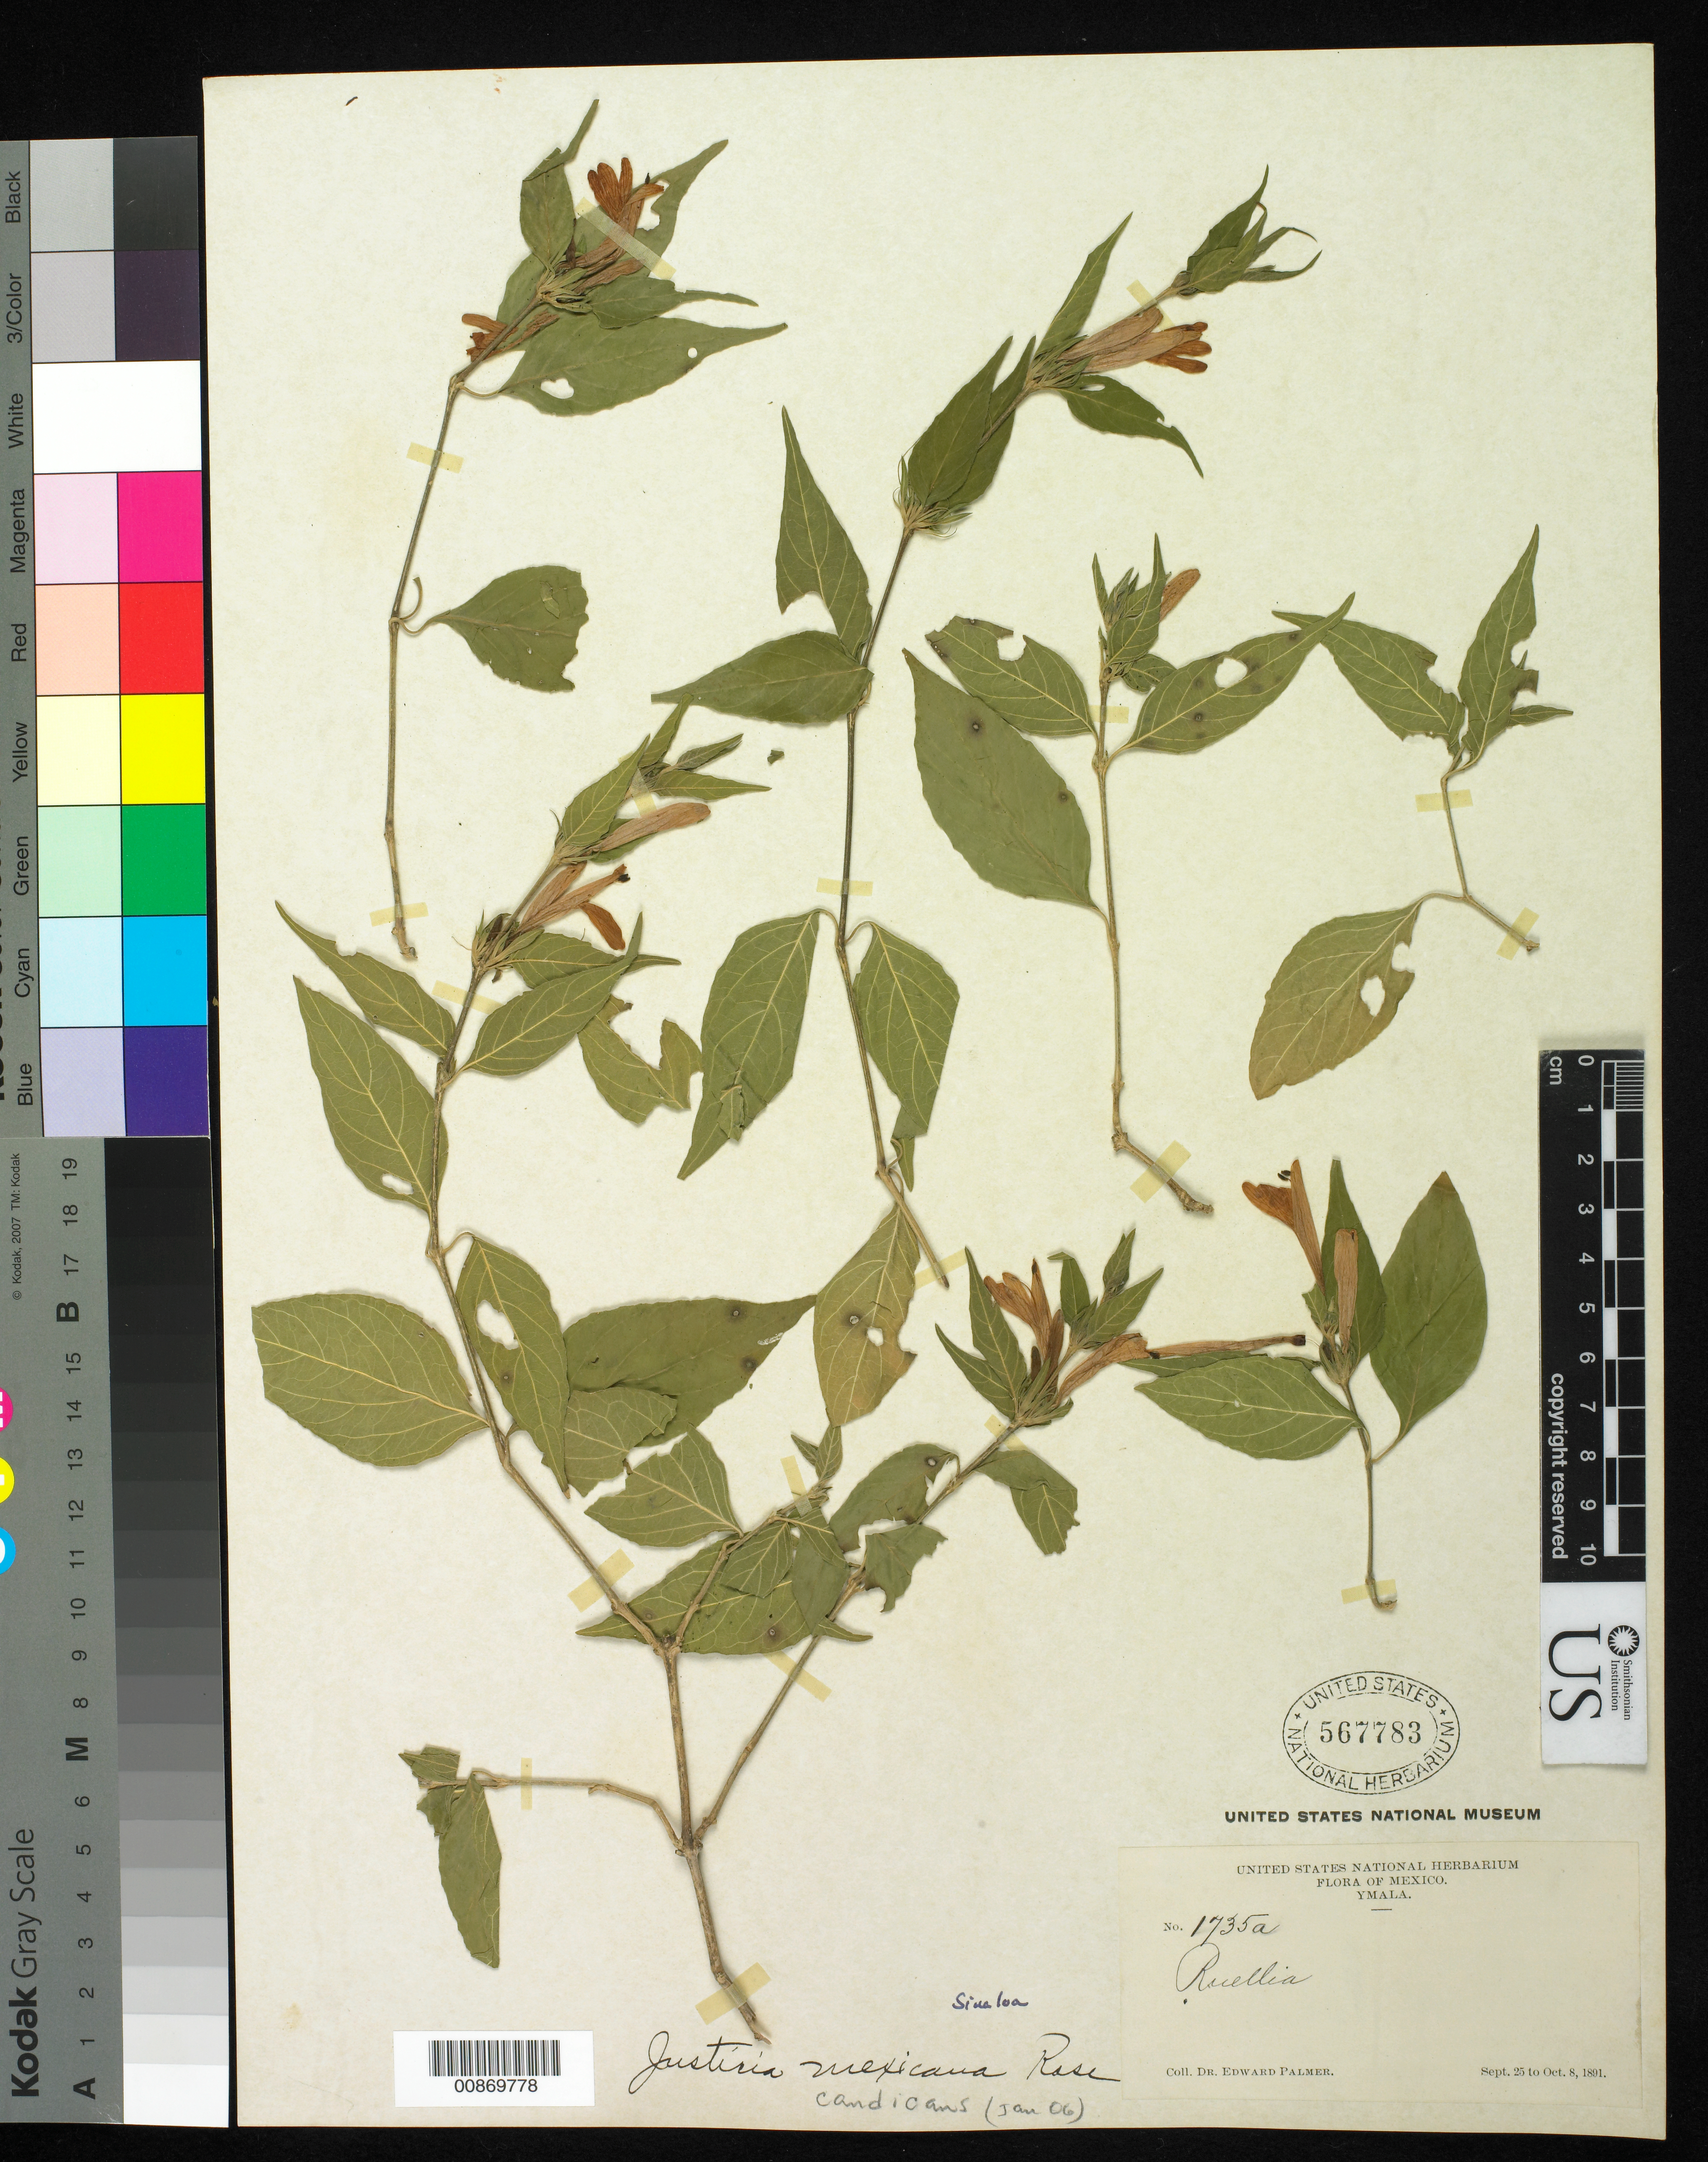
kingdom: Plantae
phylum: Tracheophyta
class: Magnoliopsida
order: Lamiales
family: Acanthaceae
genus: Justicia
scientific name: Justicia candicans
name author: (Nees) L.D. Benson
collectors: E. Palmer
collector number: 1735 a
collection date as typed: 25 Sep 1891 to 08 Oct 1891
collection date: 1891-09-25/1891-10-08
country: Mexico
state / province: Sinaloa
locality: Ymala, Sinaloa.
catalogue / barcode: US 567783